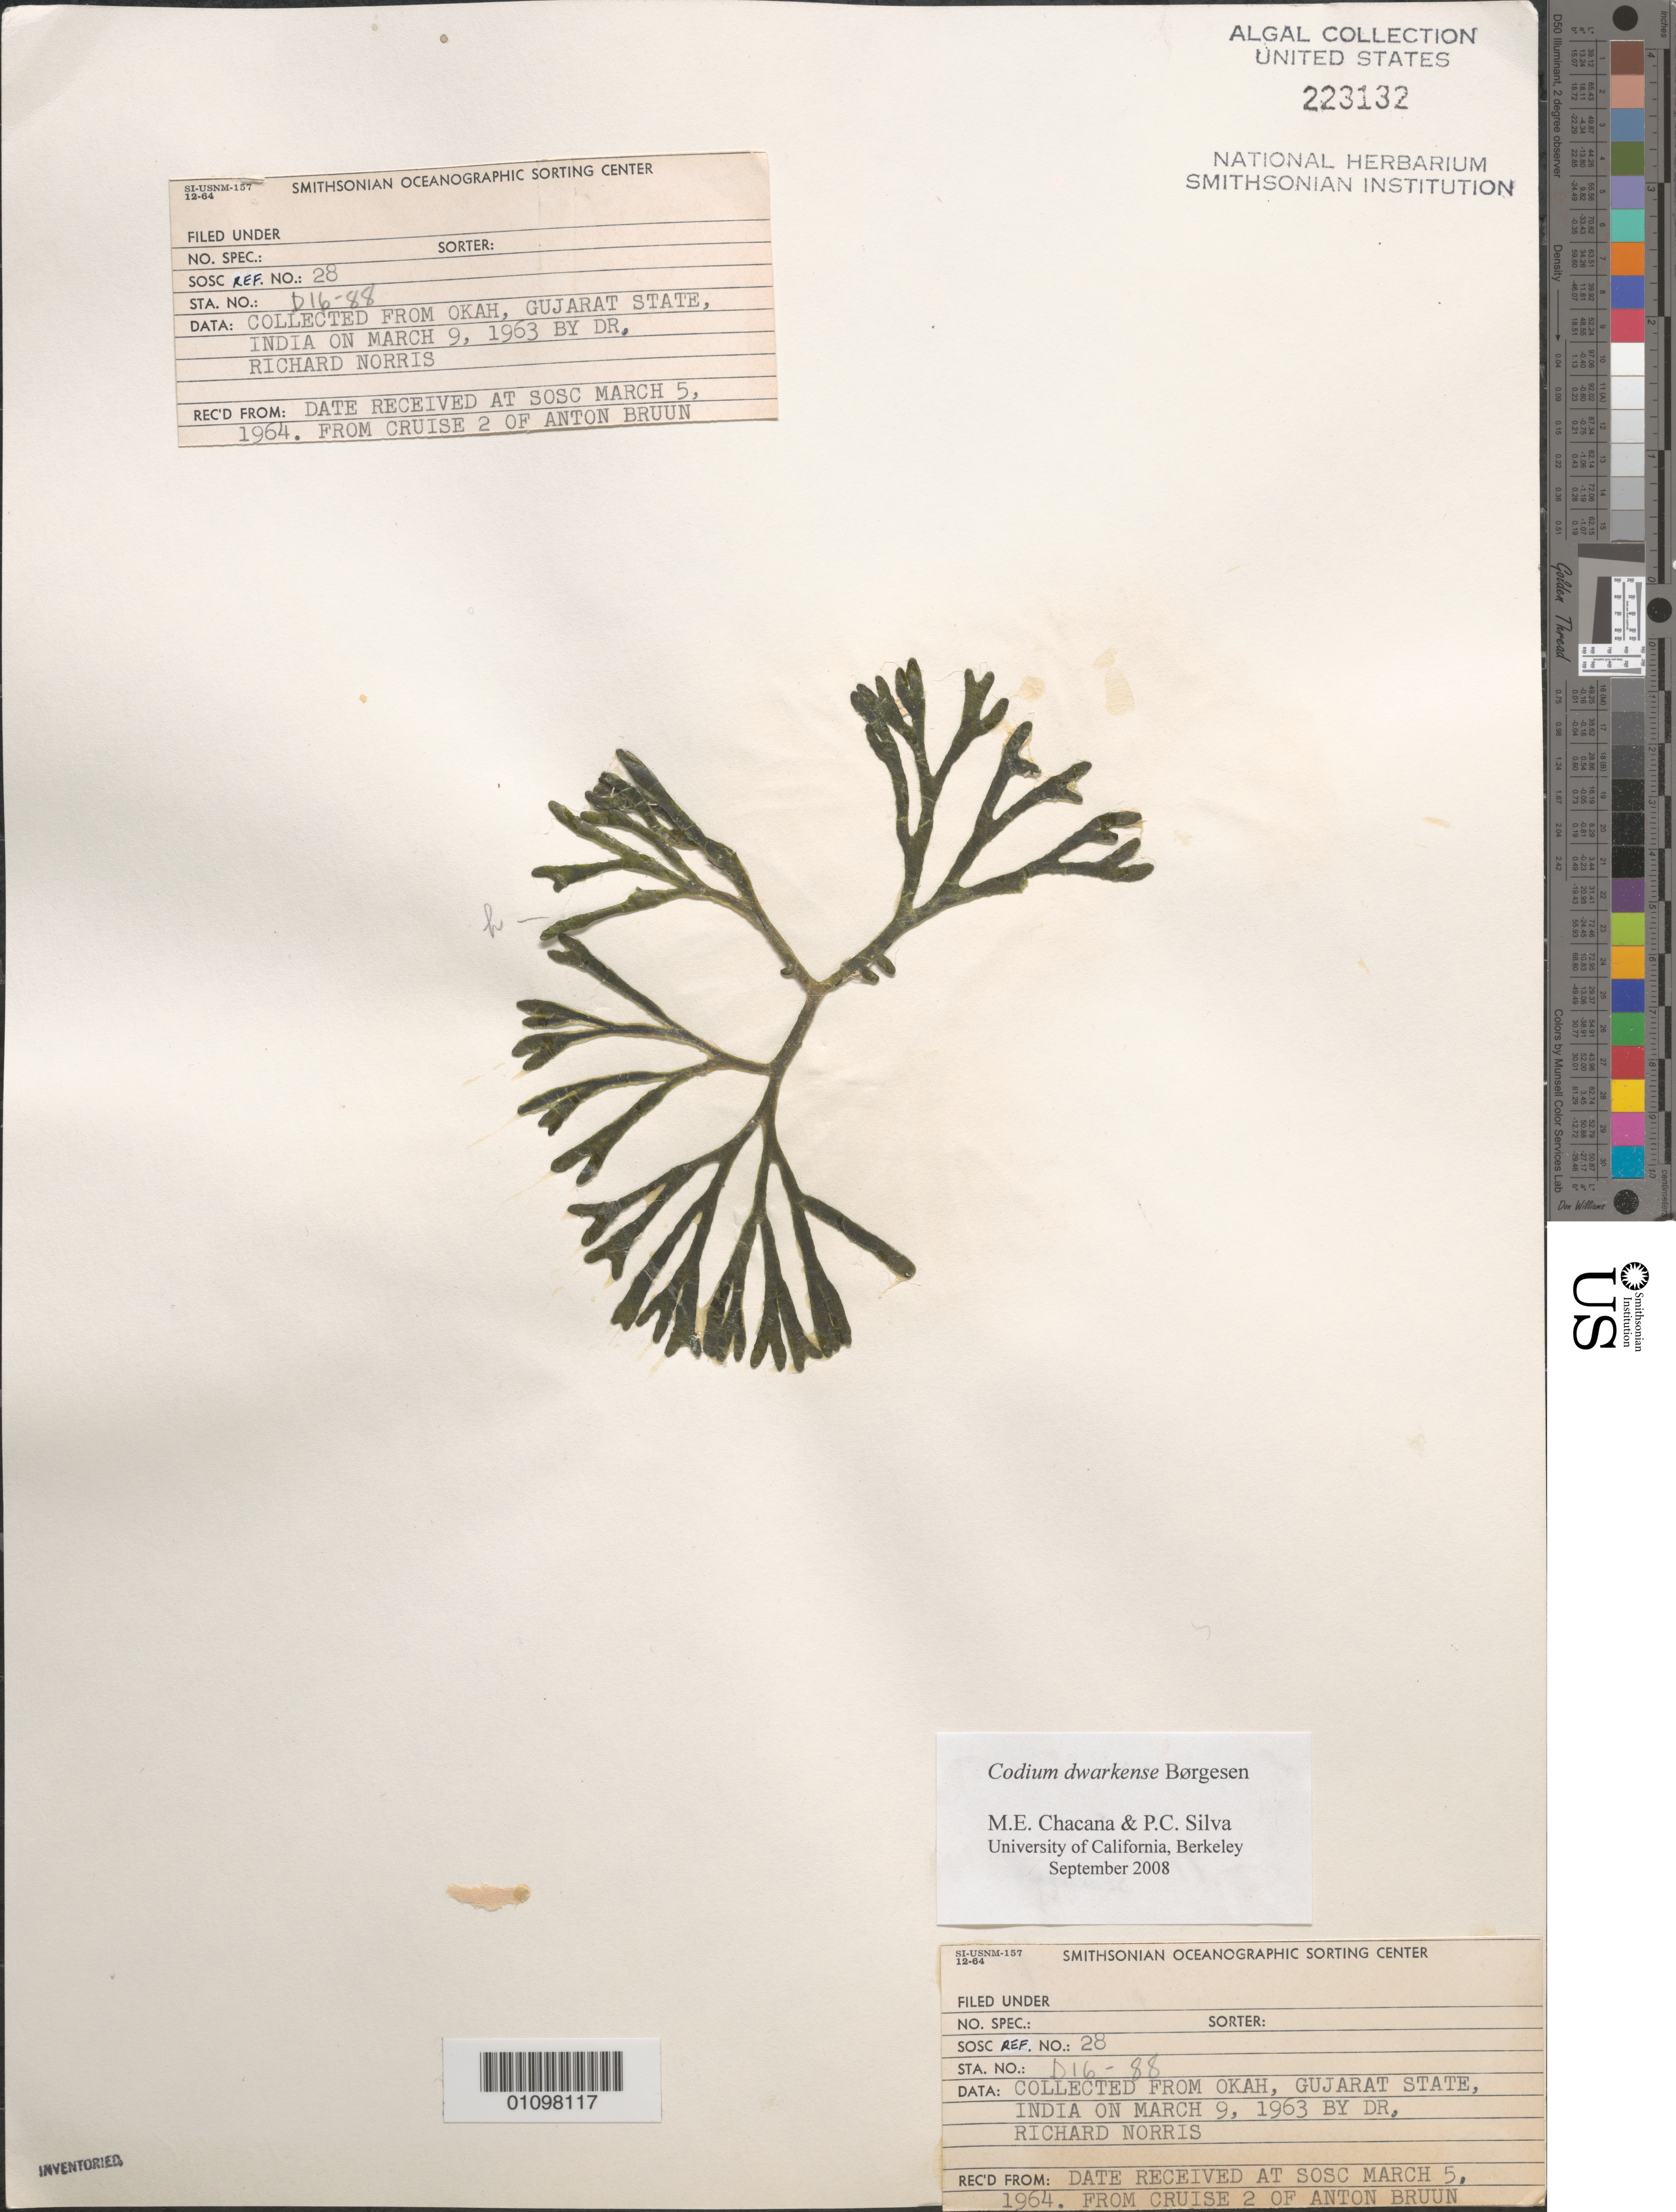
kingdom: Plantae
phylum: Chlorophyta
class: Ulvophyceae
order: Bryopsidales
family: Codiaceae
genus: Codium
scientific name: Codium dwarkense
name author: Børgesen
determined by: Chacana, M. E.; Silva, P. C.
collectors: R. E. Norris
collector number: Station D16-88 & SOSC Ref 28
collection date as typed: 09 Mar 1963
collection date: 1963-03-09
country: India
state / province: Gujarat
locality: Okah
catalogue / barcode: US 223132